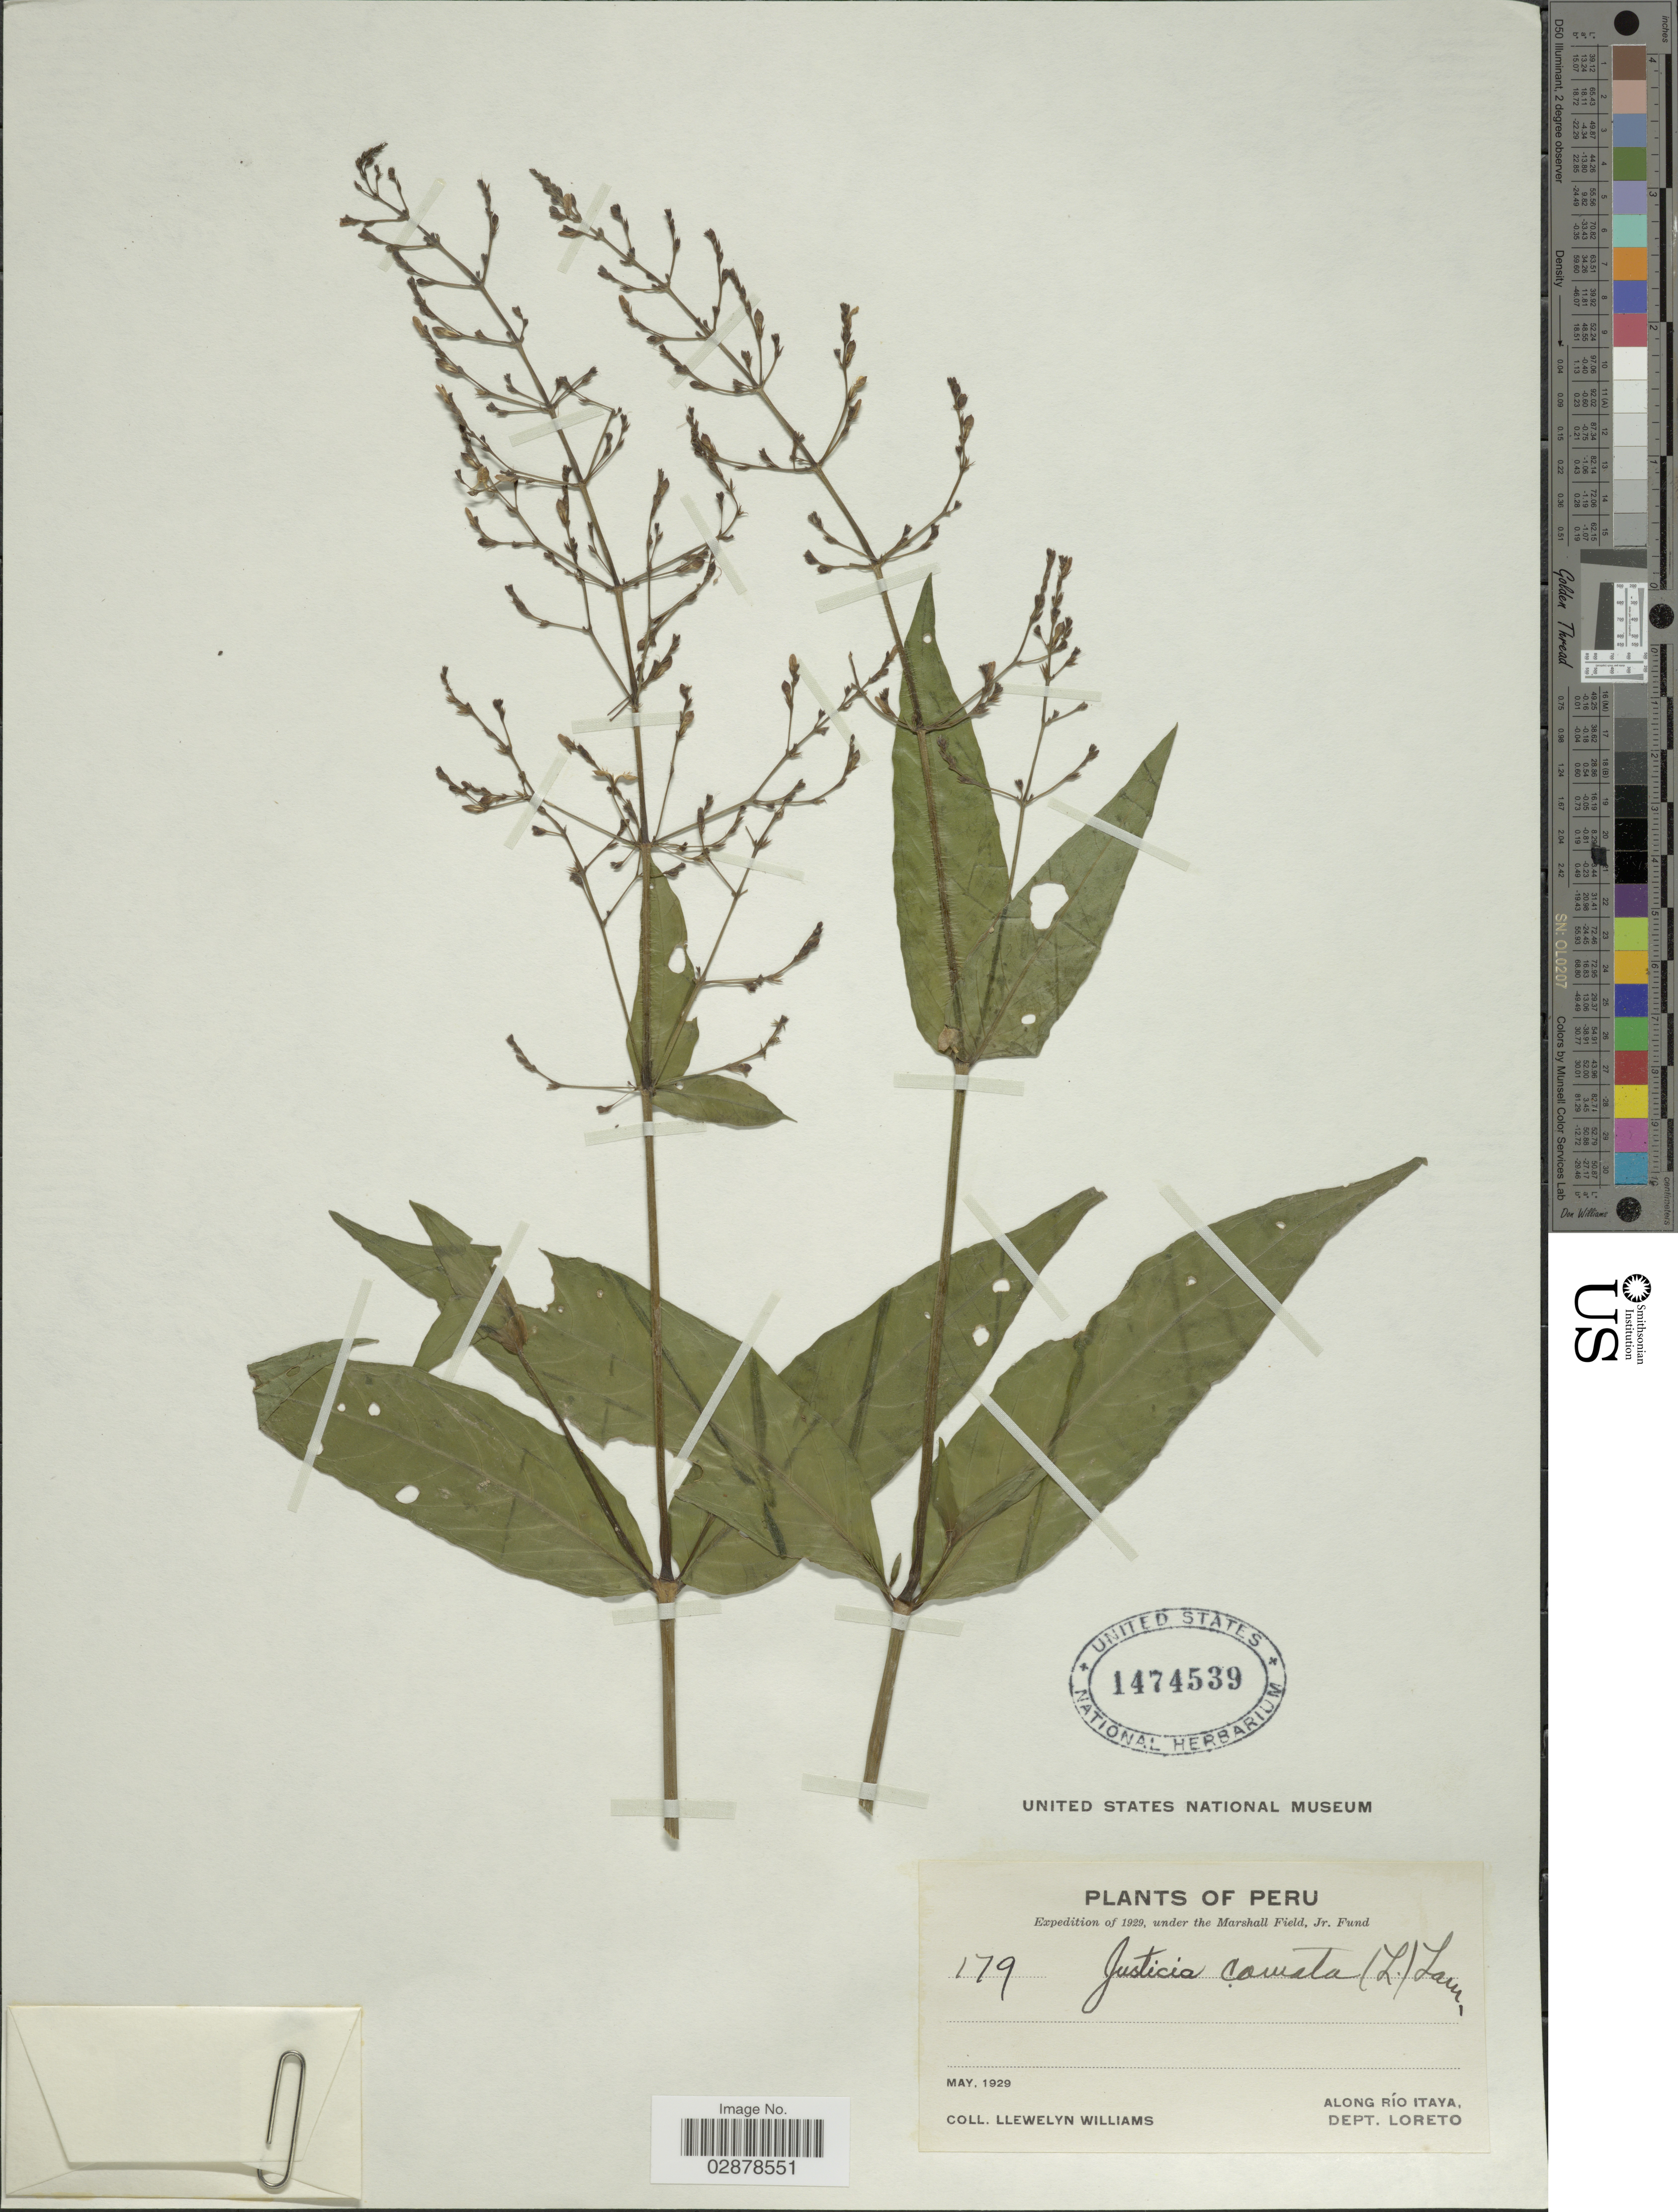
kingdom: Plantae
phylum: Tracheophyta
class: Magnoliopsida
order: Lamiales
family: Acanthaceae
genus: Justicia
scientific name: Justicia comata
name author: (L.) Lam.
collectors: Ll. Williams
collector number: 179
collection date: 1929-05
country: Peru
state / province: Loreto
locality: Along Río Itaya, Dept. Loreto.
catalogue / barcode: US 1474539